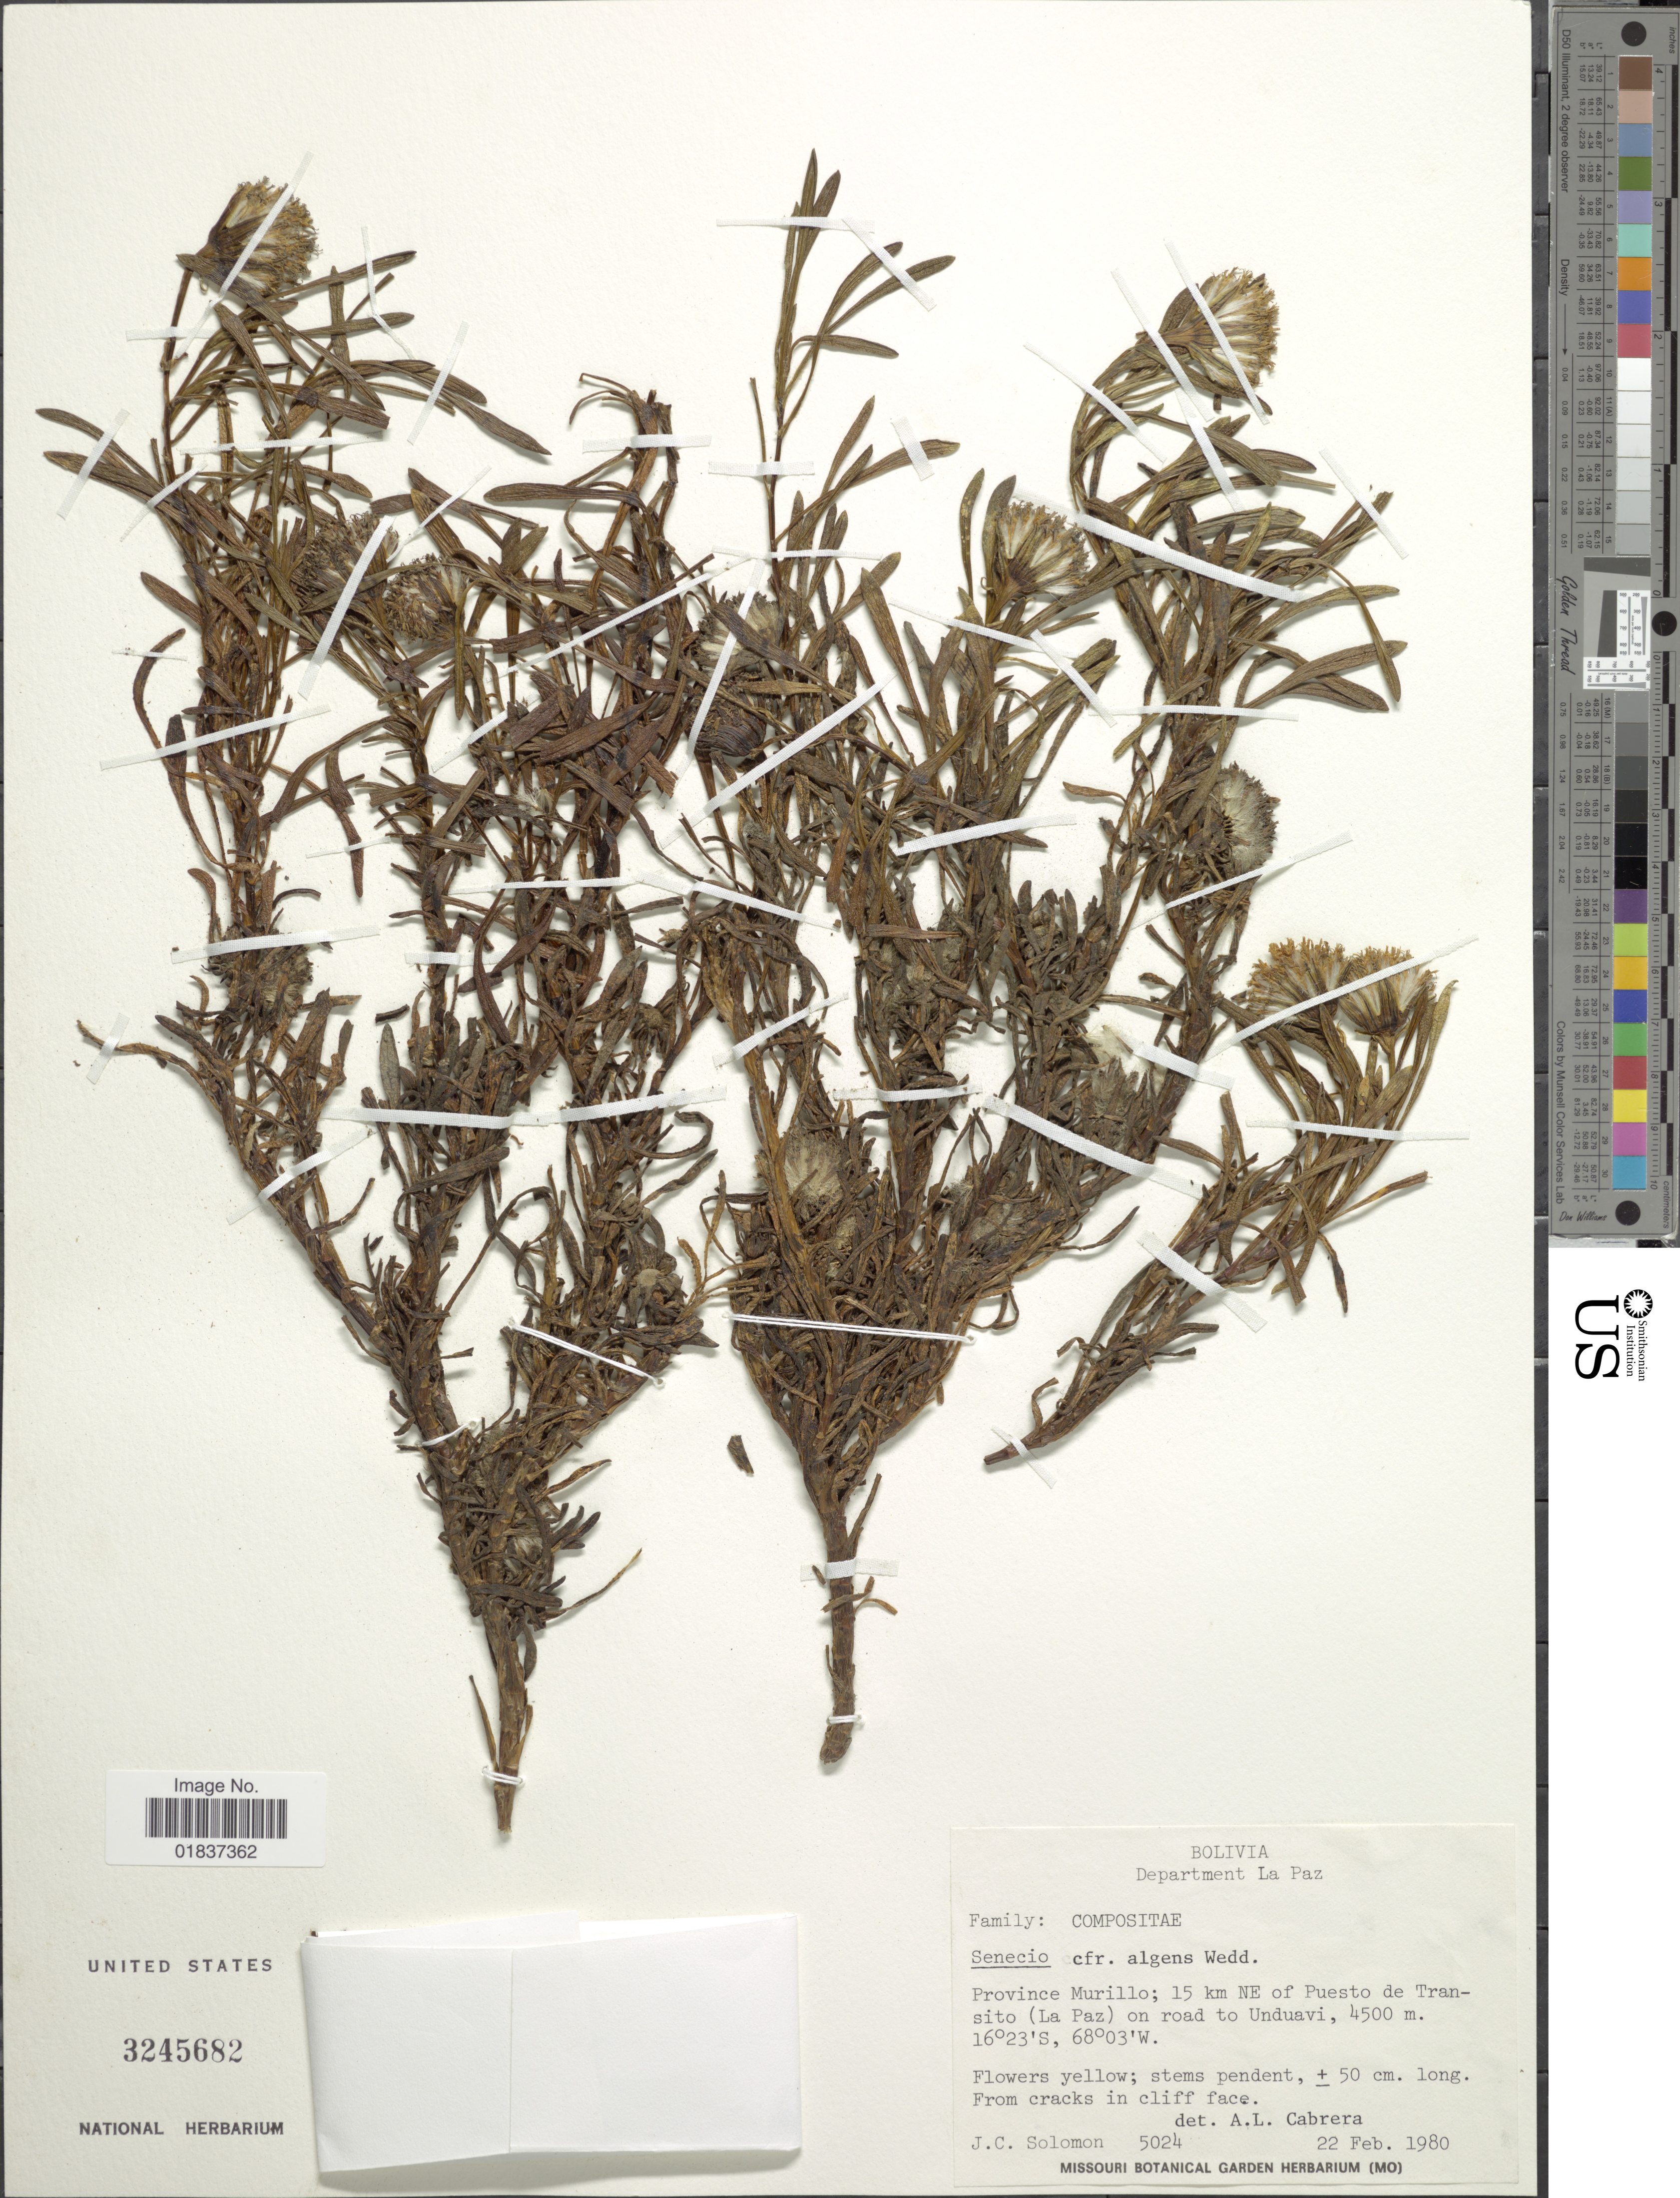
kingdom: Plantae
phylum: Tracheophyta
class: Magnoliopsida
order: Asterales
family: Asteraceae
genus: Senecio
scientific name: Senecio algens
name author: Wedd.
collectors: J. C. Solomon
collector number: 5024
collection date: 1980-02-22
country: Bolivia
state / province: La Paz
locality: Department La Paz. Province Murillo; 15 km NE of Puesto de Transito (La Paz) on road to Unduavi,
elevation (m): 4500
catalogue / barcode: US 3245682